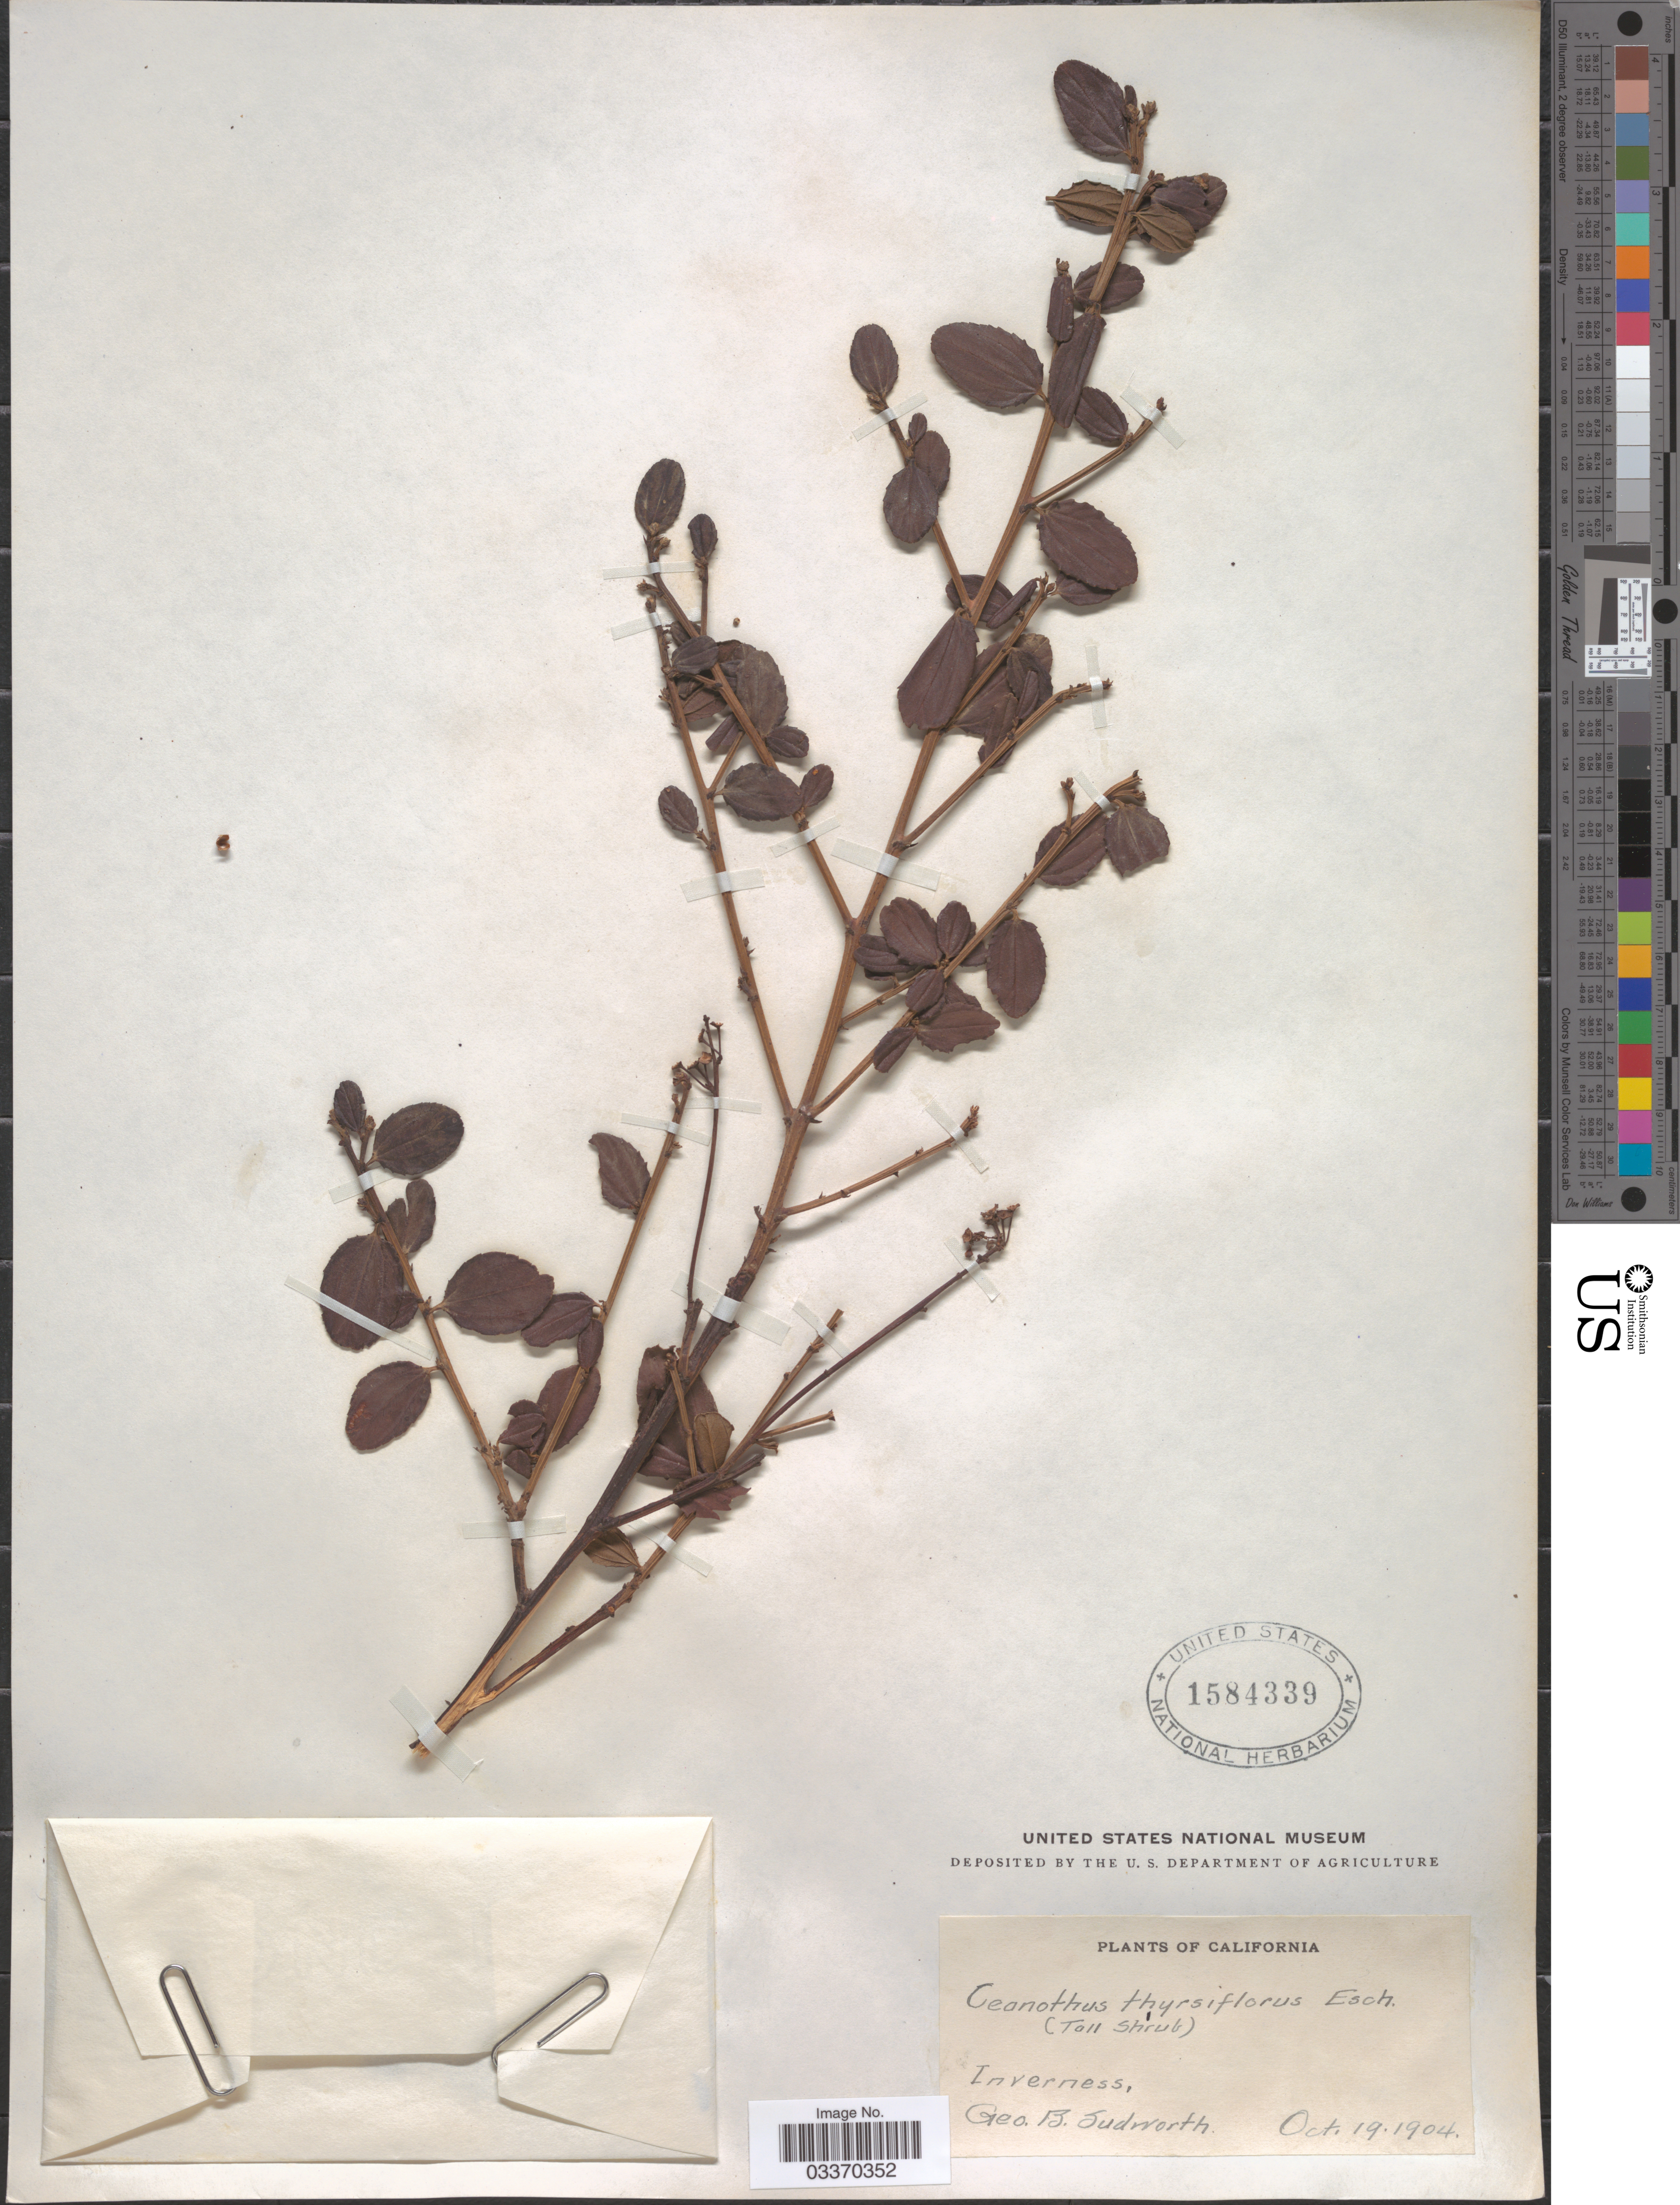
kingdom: Plantae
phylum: Tracheophyta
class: Magnoliopsida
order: Rosales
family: Rhamnaceae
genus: Ceanothus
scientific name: Ceanothus thyrsiflorus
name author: Eschsch.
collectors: G. B. Sudworth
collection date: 1904-10-19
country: United States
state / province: California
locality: Inverness.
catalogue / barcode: US 1584339